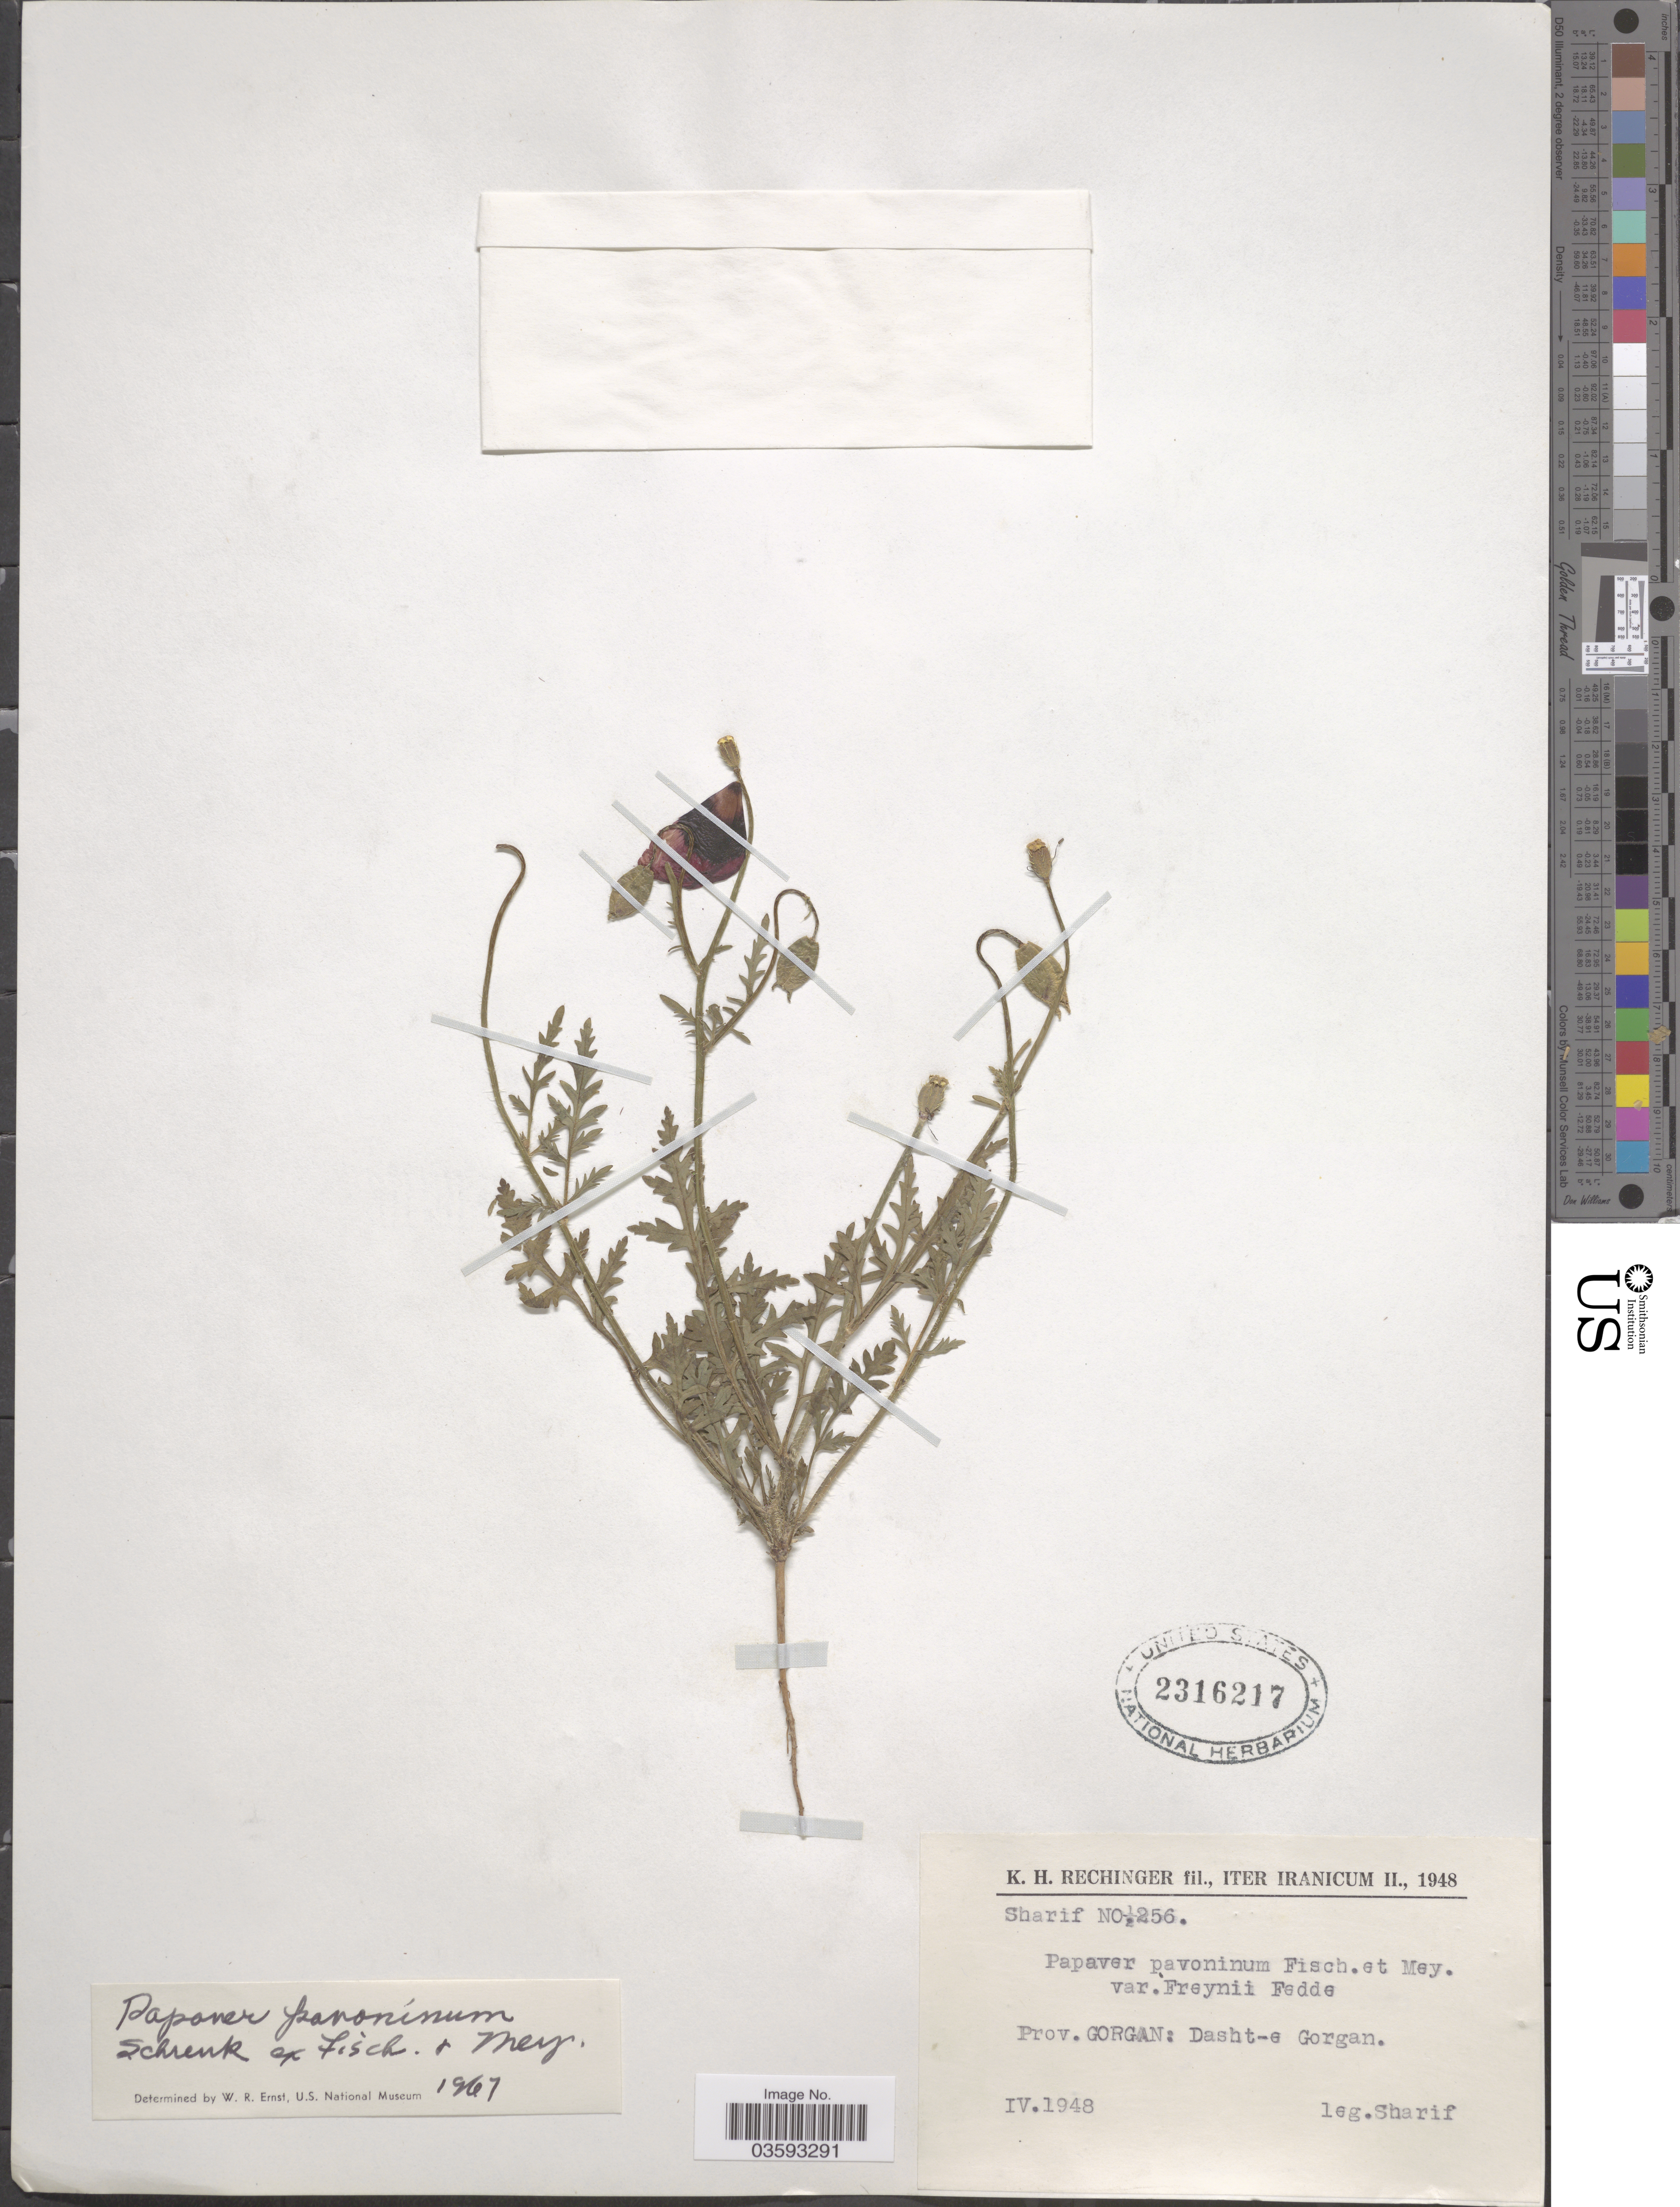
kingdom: Plantae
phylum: Tracheophyta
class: Magnoliopsida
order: Ranunculales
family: Papaveraceae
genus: Papaver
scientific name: Papaver pavoninum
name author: C.A. Mey.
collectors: -. Sharif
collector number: ½256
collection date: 1948-04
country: Iran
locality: Iter Iranicum. Prov. Gorgan: Dasht-e Gorgan.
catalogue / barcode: US 2316217